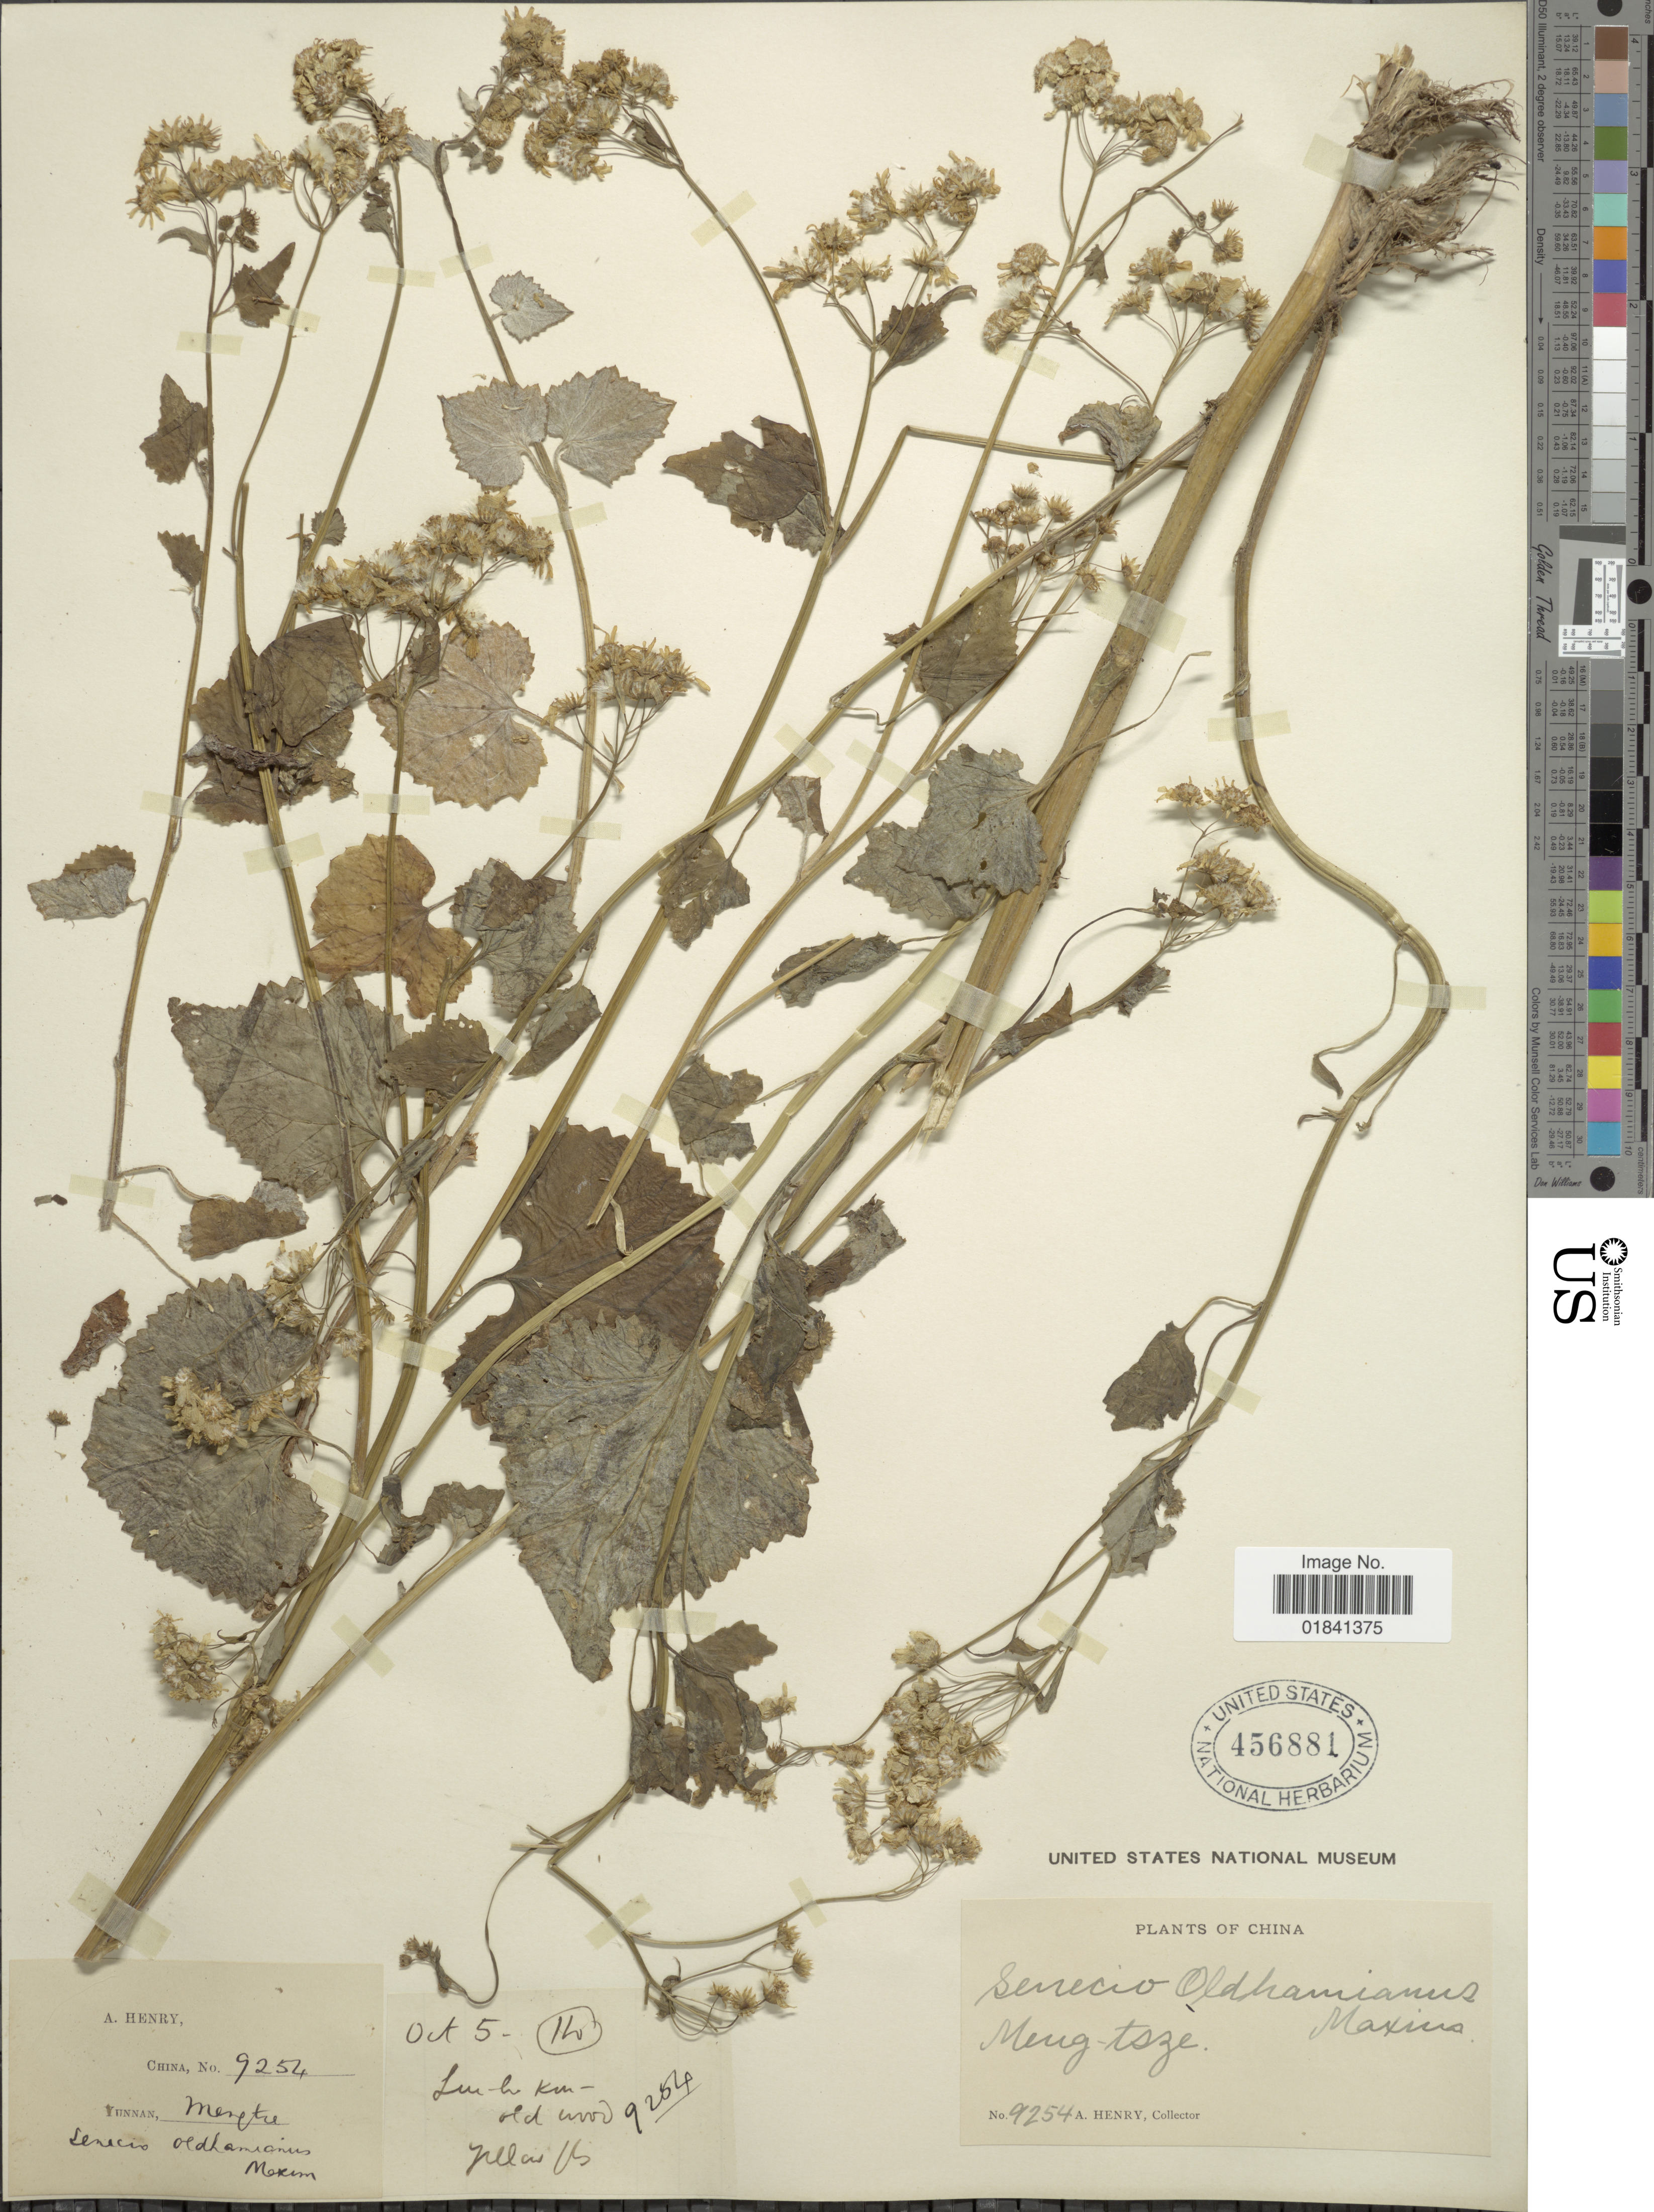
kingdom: Plantae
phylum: Tracheophyta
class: Magnoliopsida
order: Asterales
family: Asteraceae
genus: Senecio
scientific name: Senecio oldhamianus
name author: Maximowicz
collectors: A. Henry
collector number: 9254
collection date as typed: Transcribed d/m/y: /10/5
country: China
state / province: Yunnan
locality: Mengtze, Liu-li-kun, old wood. Ho.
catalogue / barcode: US 456881